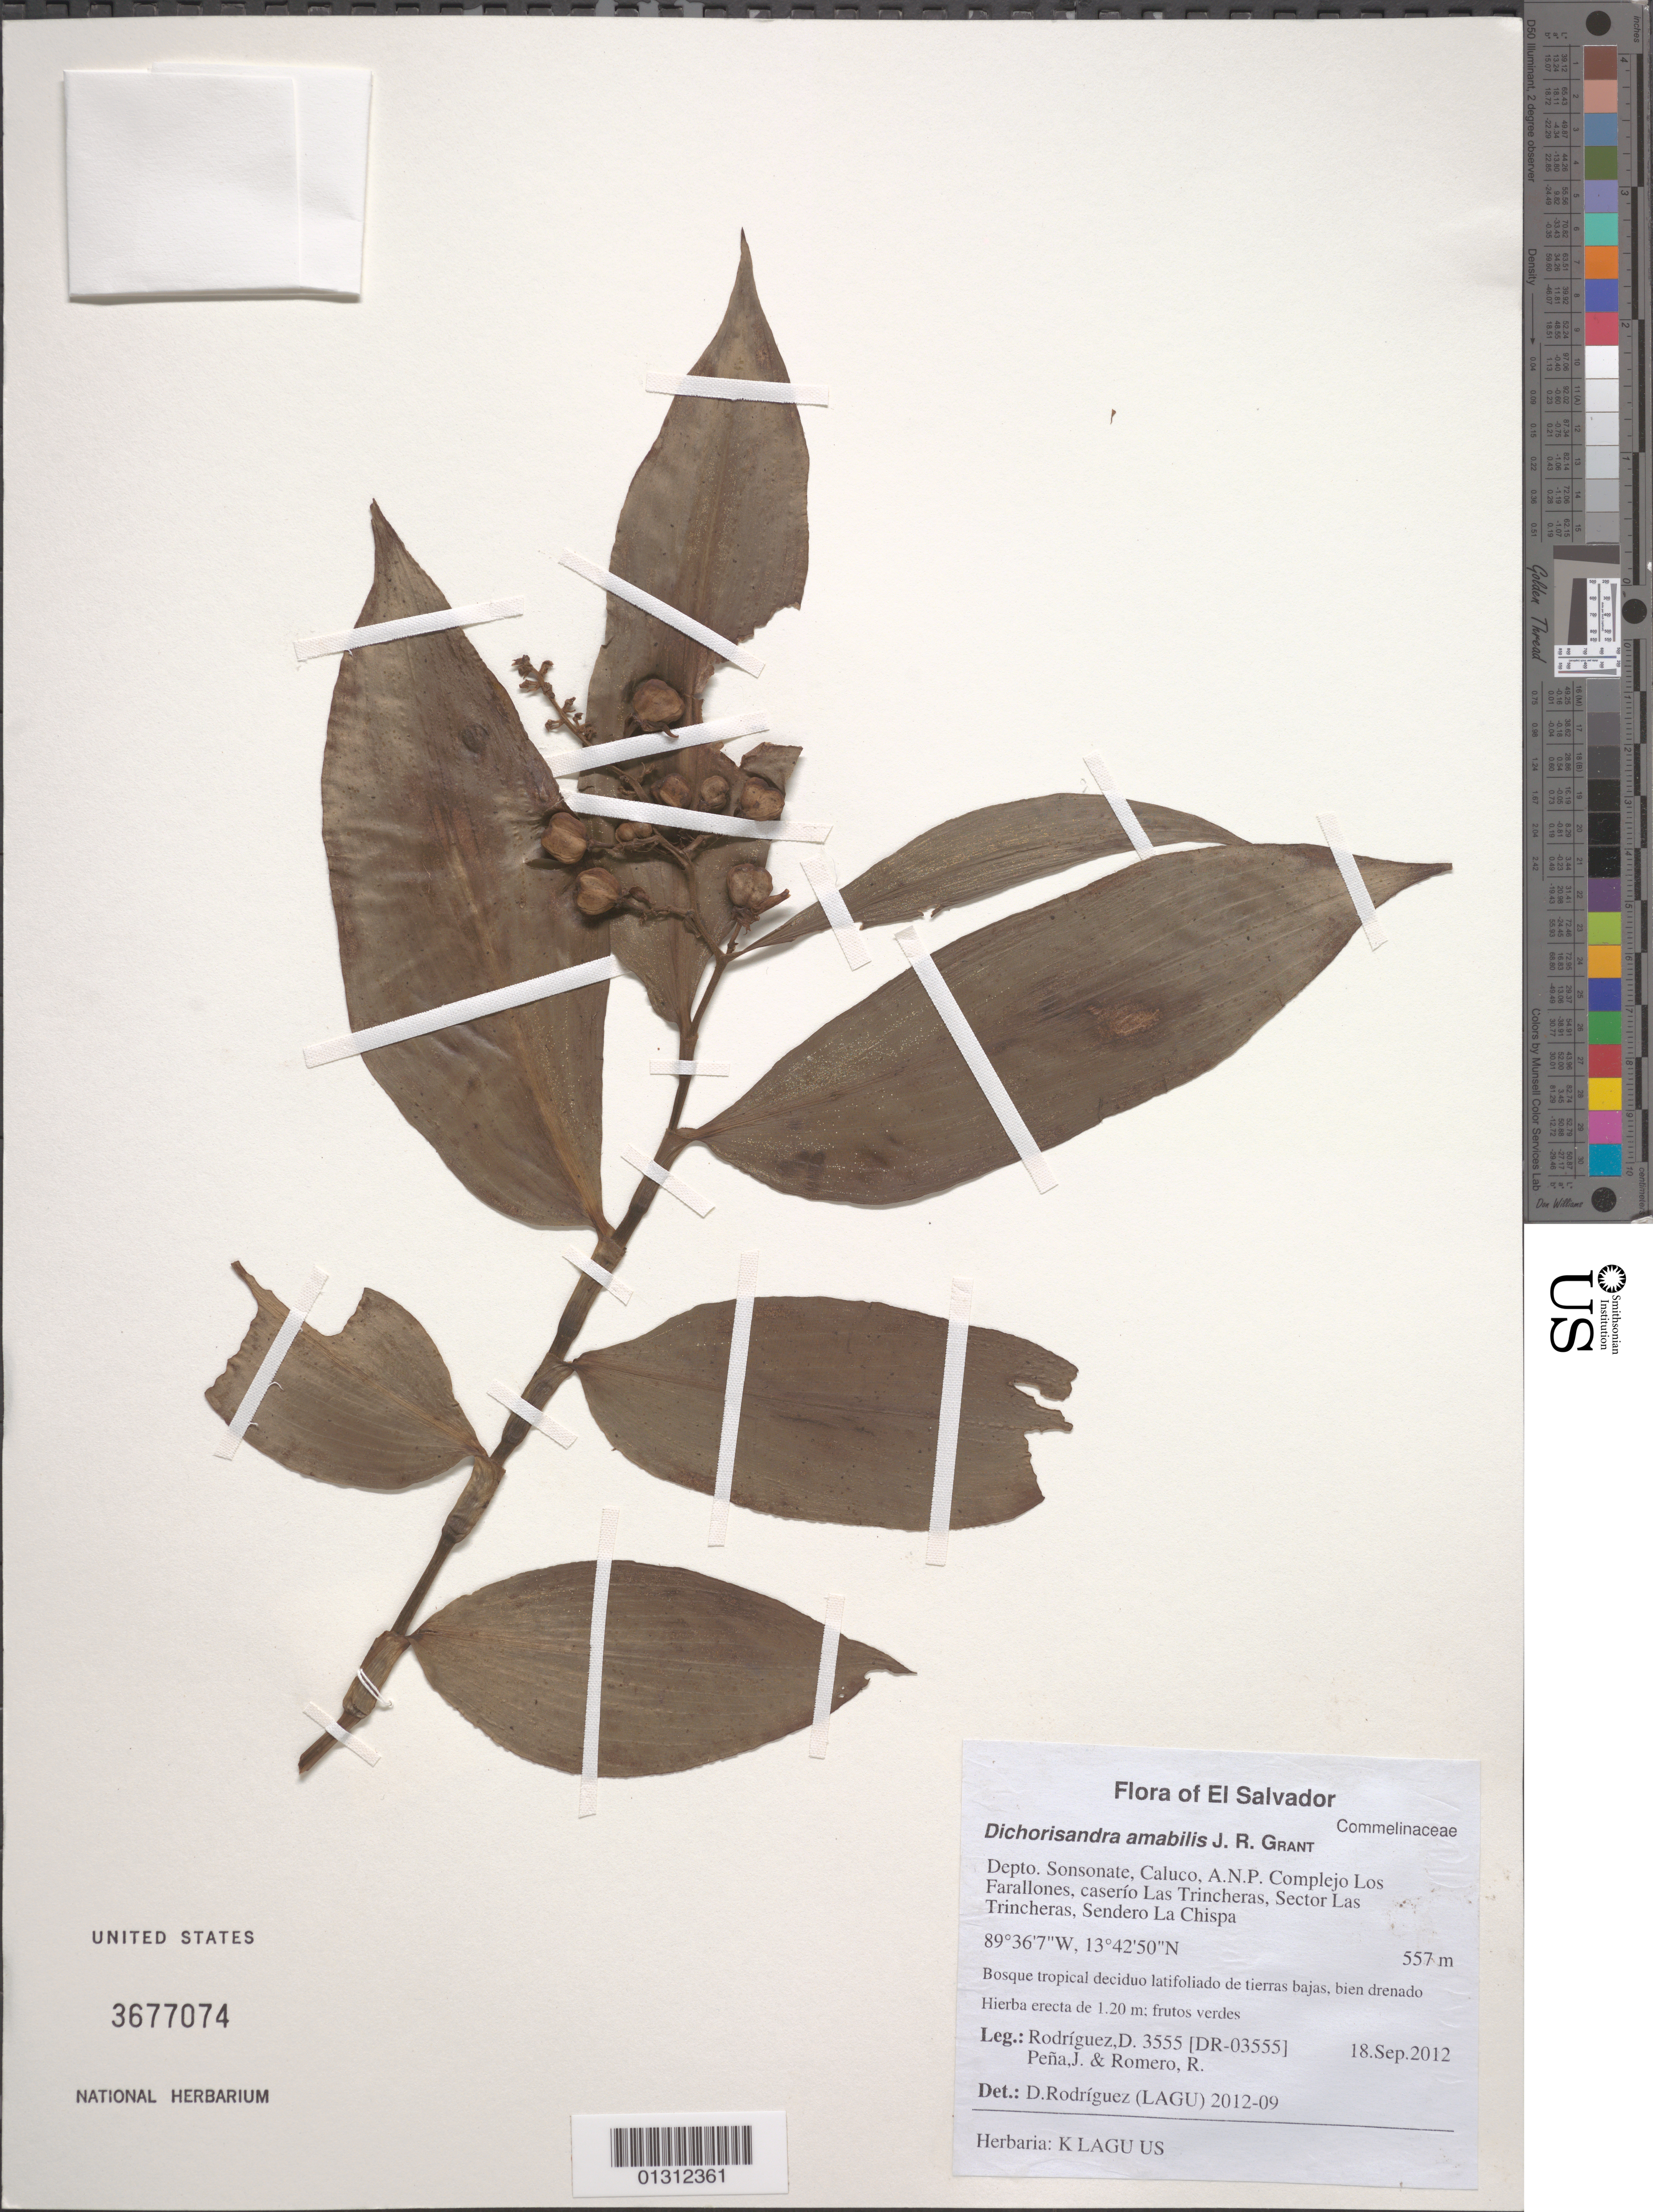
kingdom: Plantae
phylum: Tracheophyta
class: Liliopsida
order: Commelinales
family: Commelinaceae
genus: Dichorisandra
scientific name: Dichorisandra amabilis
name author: J.R. Grant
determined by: Rodriguez, D.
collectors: D. Rodriguez, J. Pena & R. Romero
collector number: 3555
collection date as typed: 18.Sep.2012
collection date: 2012-09-18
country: El Salvador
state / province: Sonsonate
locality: Depto. Sonsonate, Caluco, A.N.P. Complejo Los Farallones, Sendero La Chispa.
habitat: Bosque tropical deciduo latifoliado de tierras bajas, bien drenad.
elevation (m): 557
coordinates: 13 42 50 N, 89 36 7 W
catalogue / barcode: US 3677074